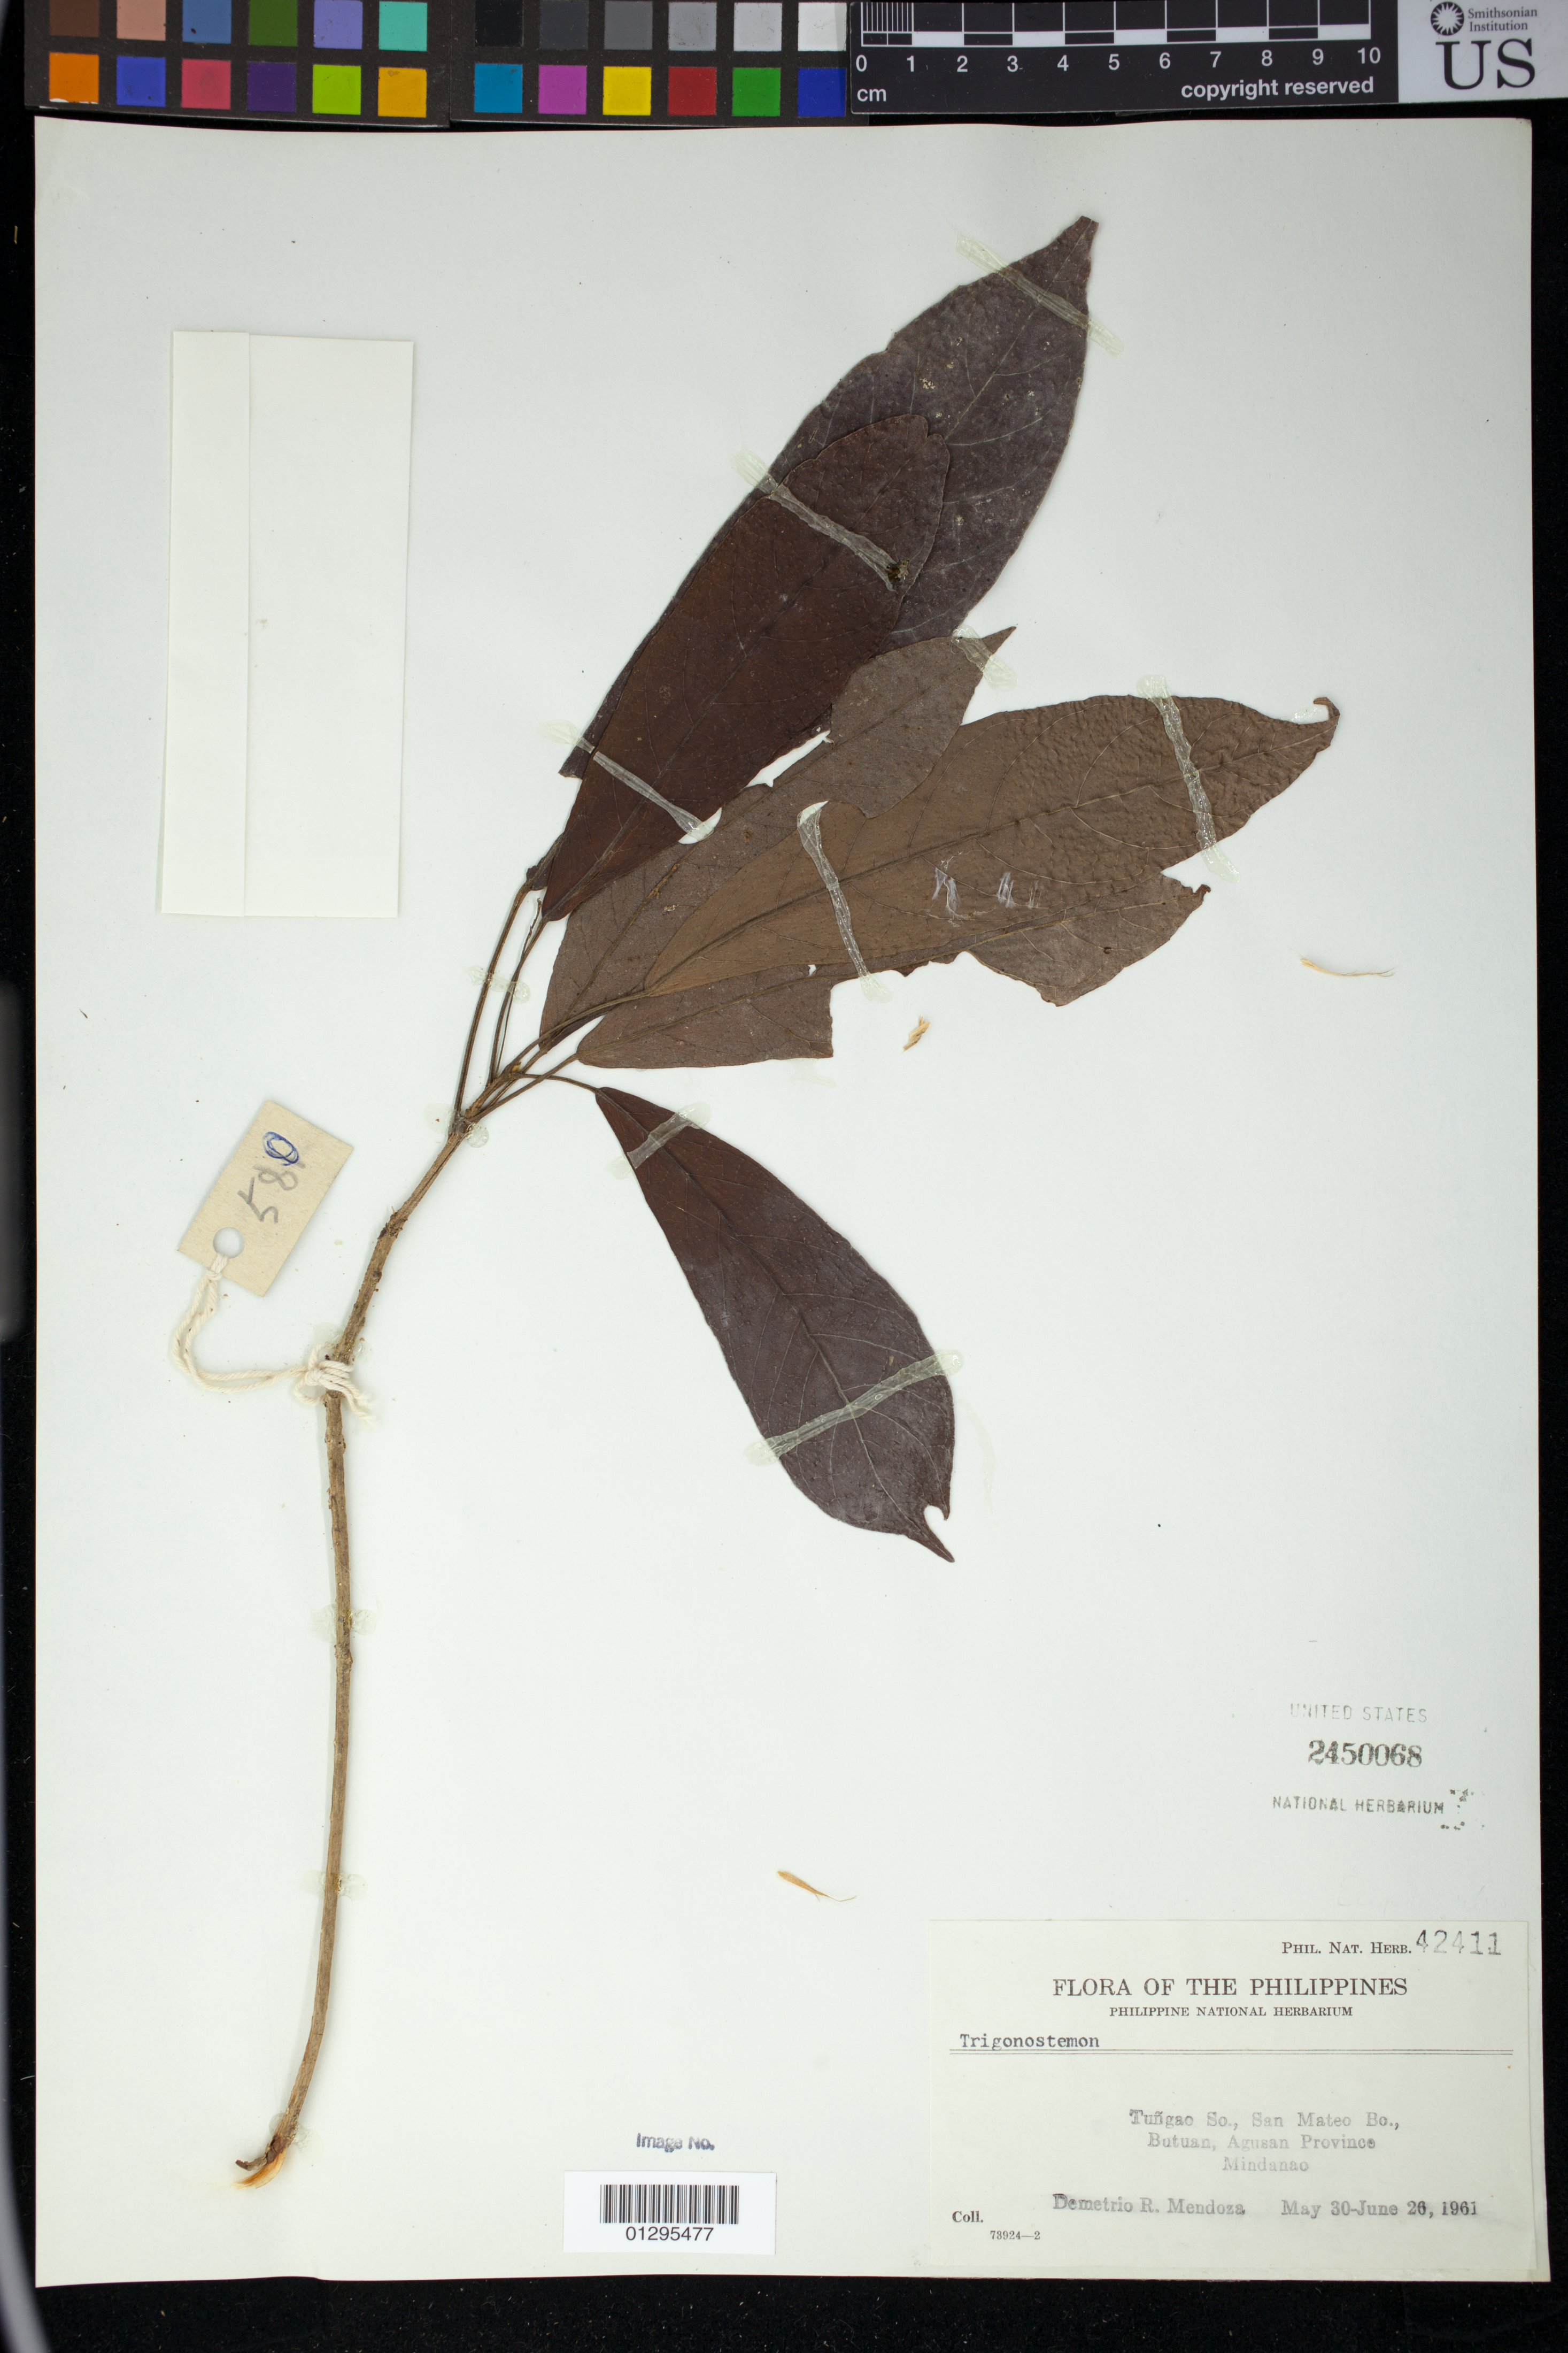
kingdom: Plantae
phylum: Tracheophyta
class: Magnoliopsida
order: Malpighiales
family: Euphorbiaceae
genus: Trigonostemon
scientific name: Trigonostemon sp.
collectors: D. Mendoza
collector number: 42411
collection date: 1961-05-30/1961-06-26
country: Philippines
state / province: Caraga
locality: Tuñgao So., San Mateo Bo., Butuan, Agusan Province [Agusan del Norte]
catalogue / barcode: US 2450068